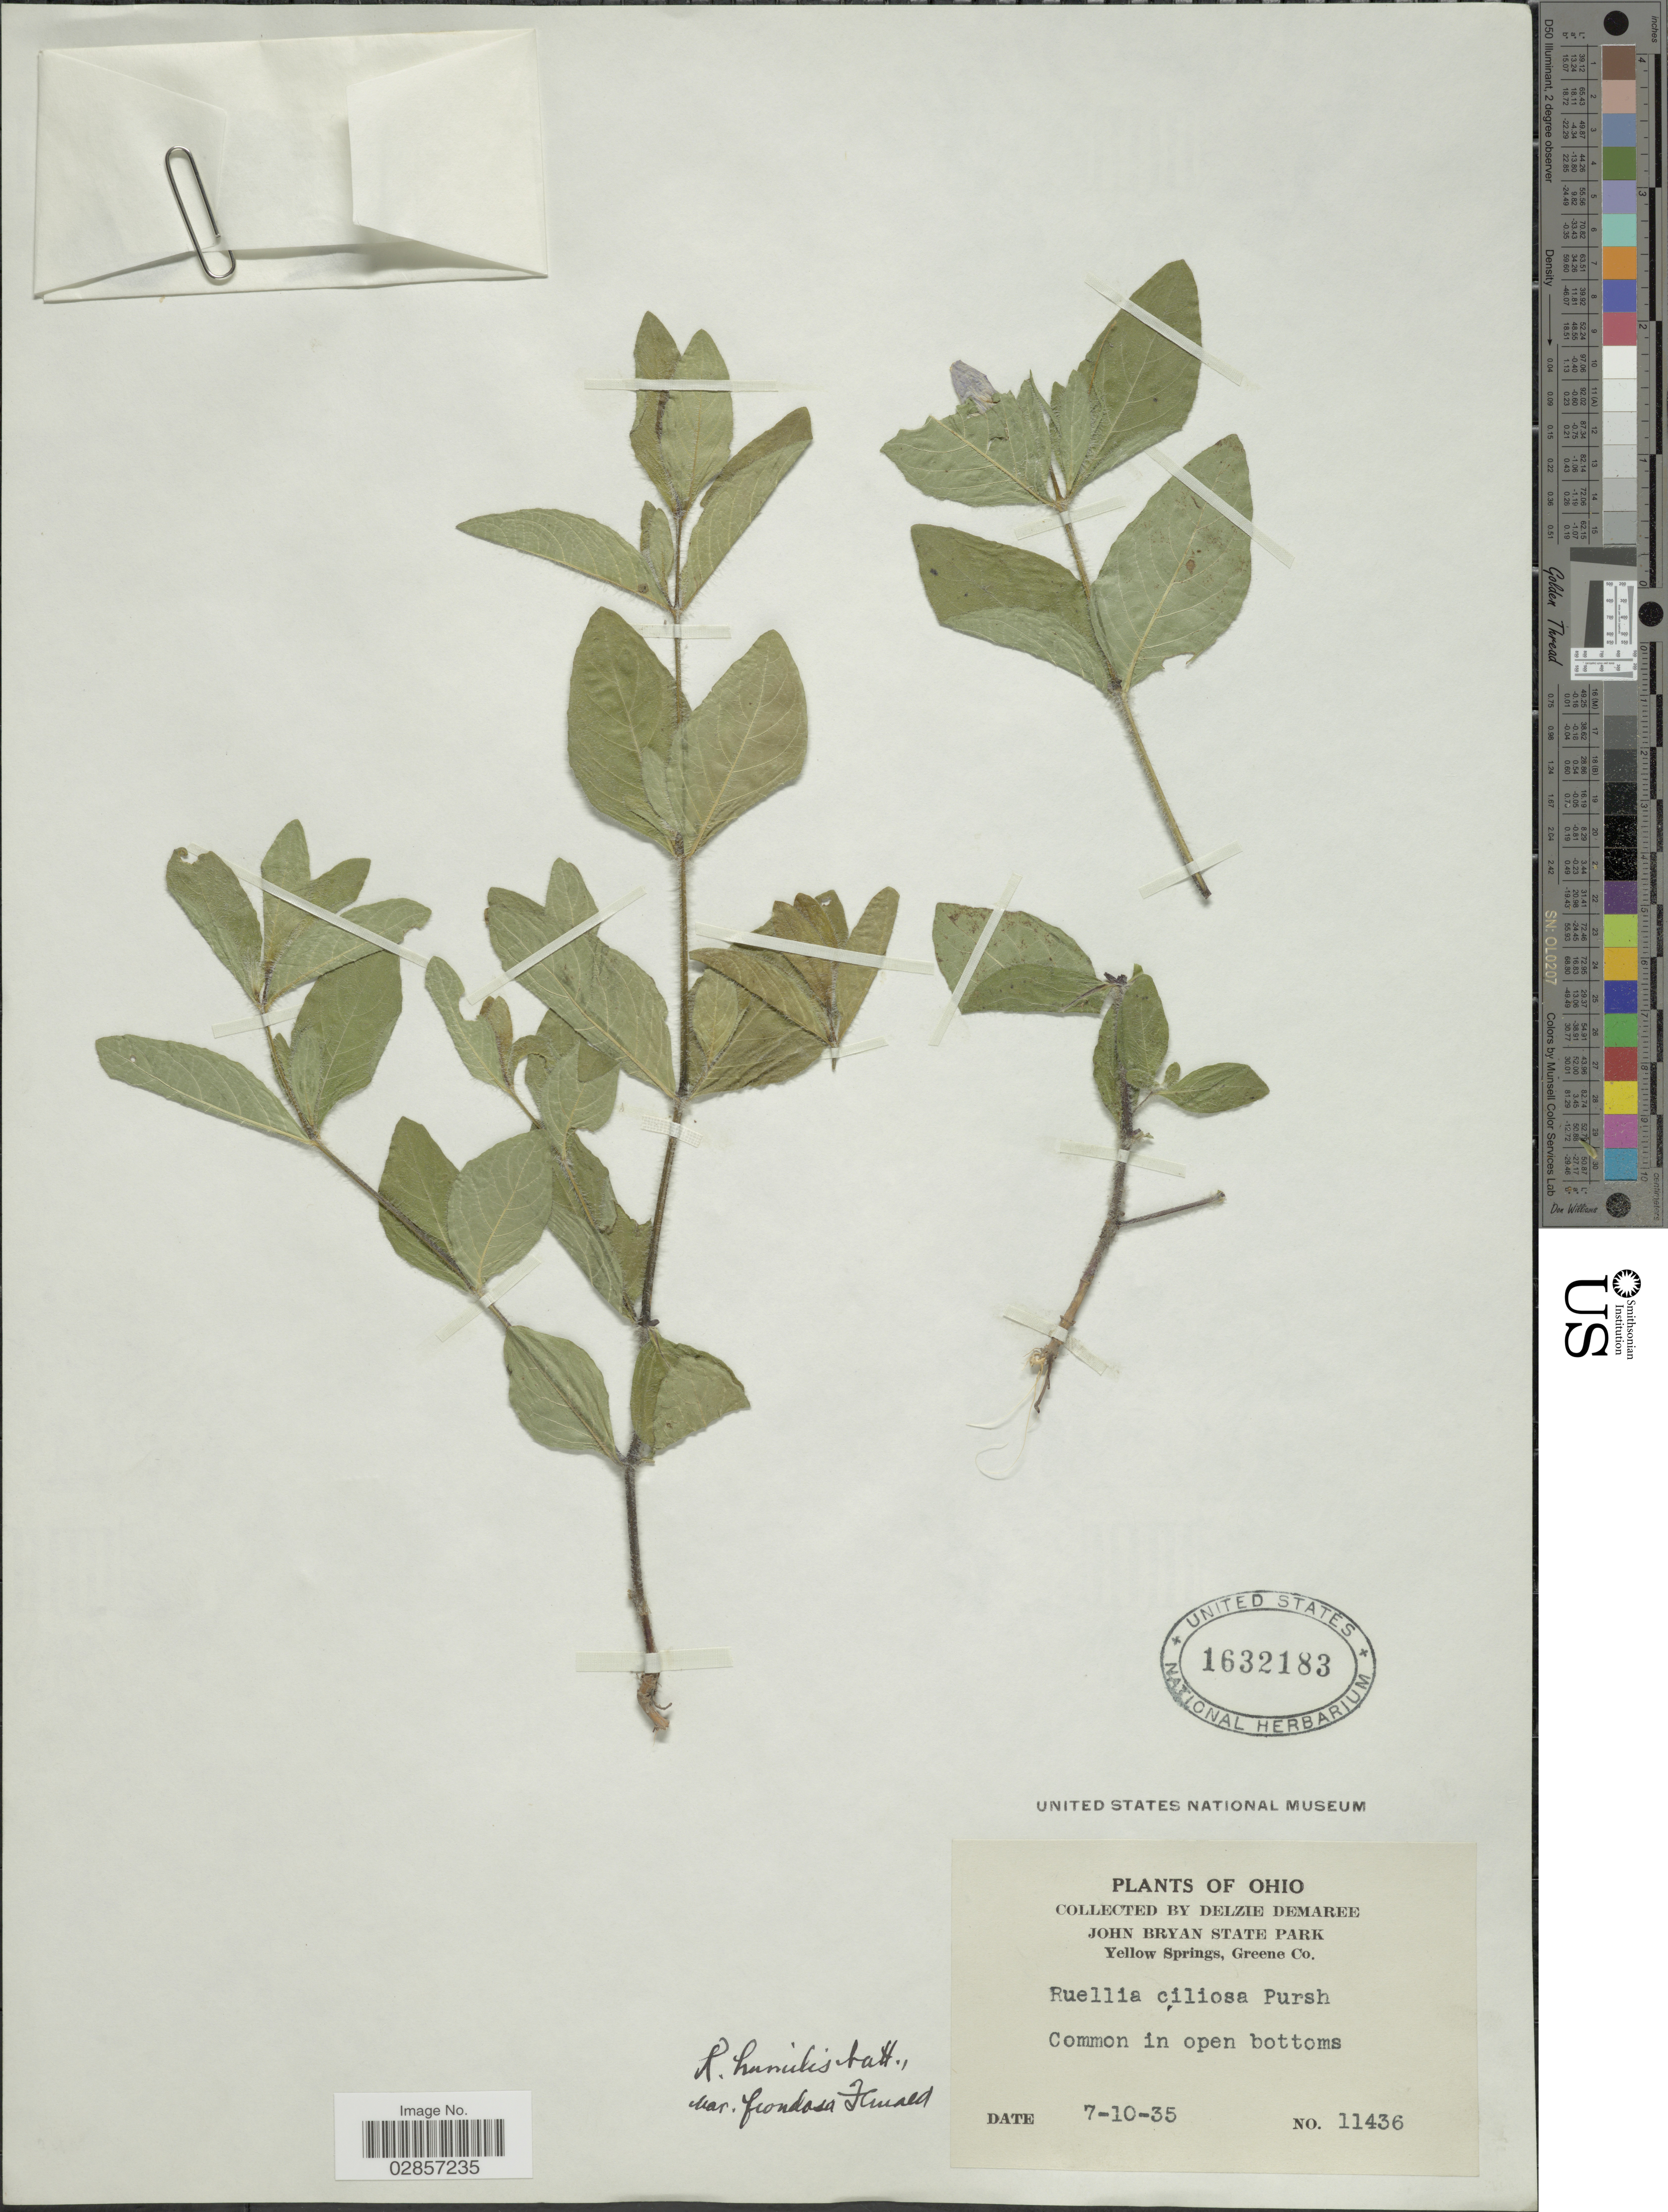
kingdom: Plantae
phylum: Tracheophyta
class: Magnoliopsida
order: Lamiales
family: Acanthaceae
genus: Ruellia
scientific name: Ruellia humilis var. frondosa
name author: Fernald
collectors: D. Demaree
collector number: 11436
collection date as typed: Transcribed d/m/y: 10/7/35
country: United States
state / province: Ohio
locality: John Bryan State Park, Yellow Springs, Greene Co.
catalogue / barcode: US 1632183